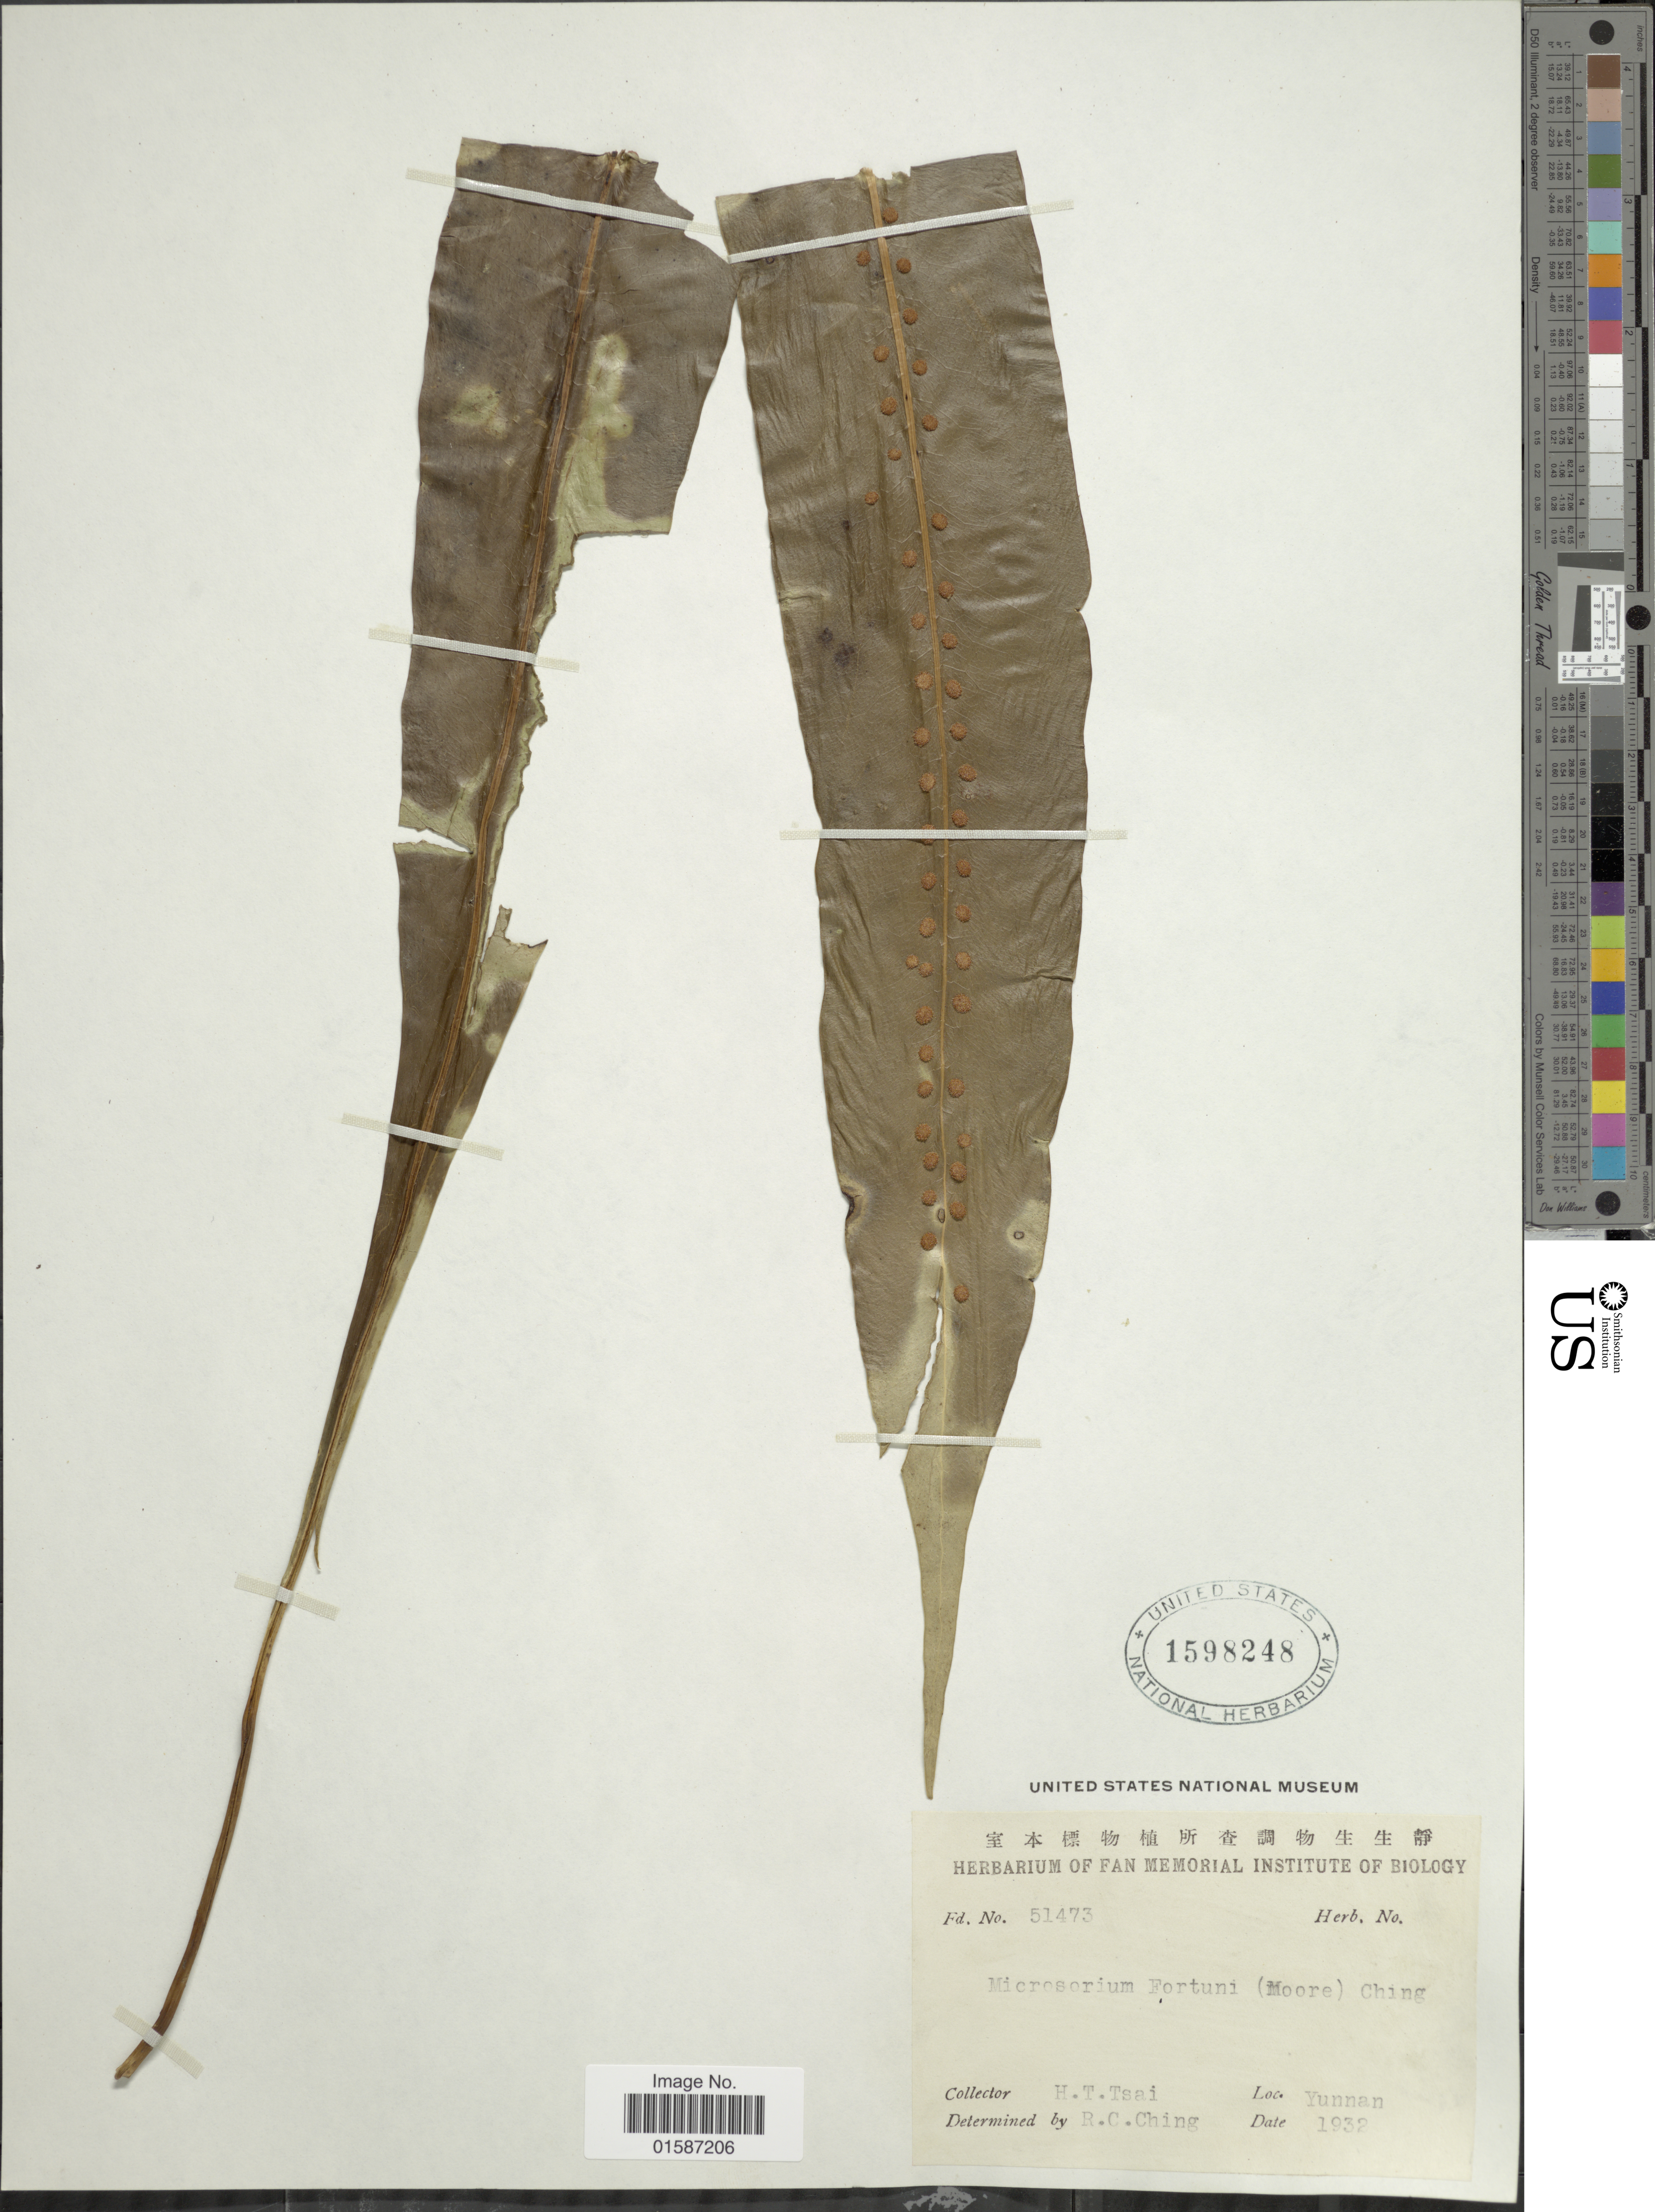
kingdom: Plantae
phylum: Tracheophyta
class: Polypodiopsida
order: Polypodiales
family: Polypodiaceae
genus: Neolepisorus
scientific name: Neolepisorus fortunei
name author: (T. Moore) Li S. Wang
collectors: H. Tsai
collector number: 51473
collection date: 1932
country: China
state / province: Yunnan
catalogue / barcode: US 1598248